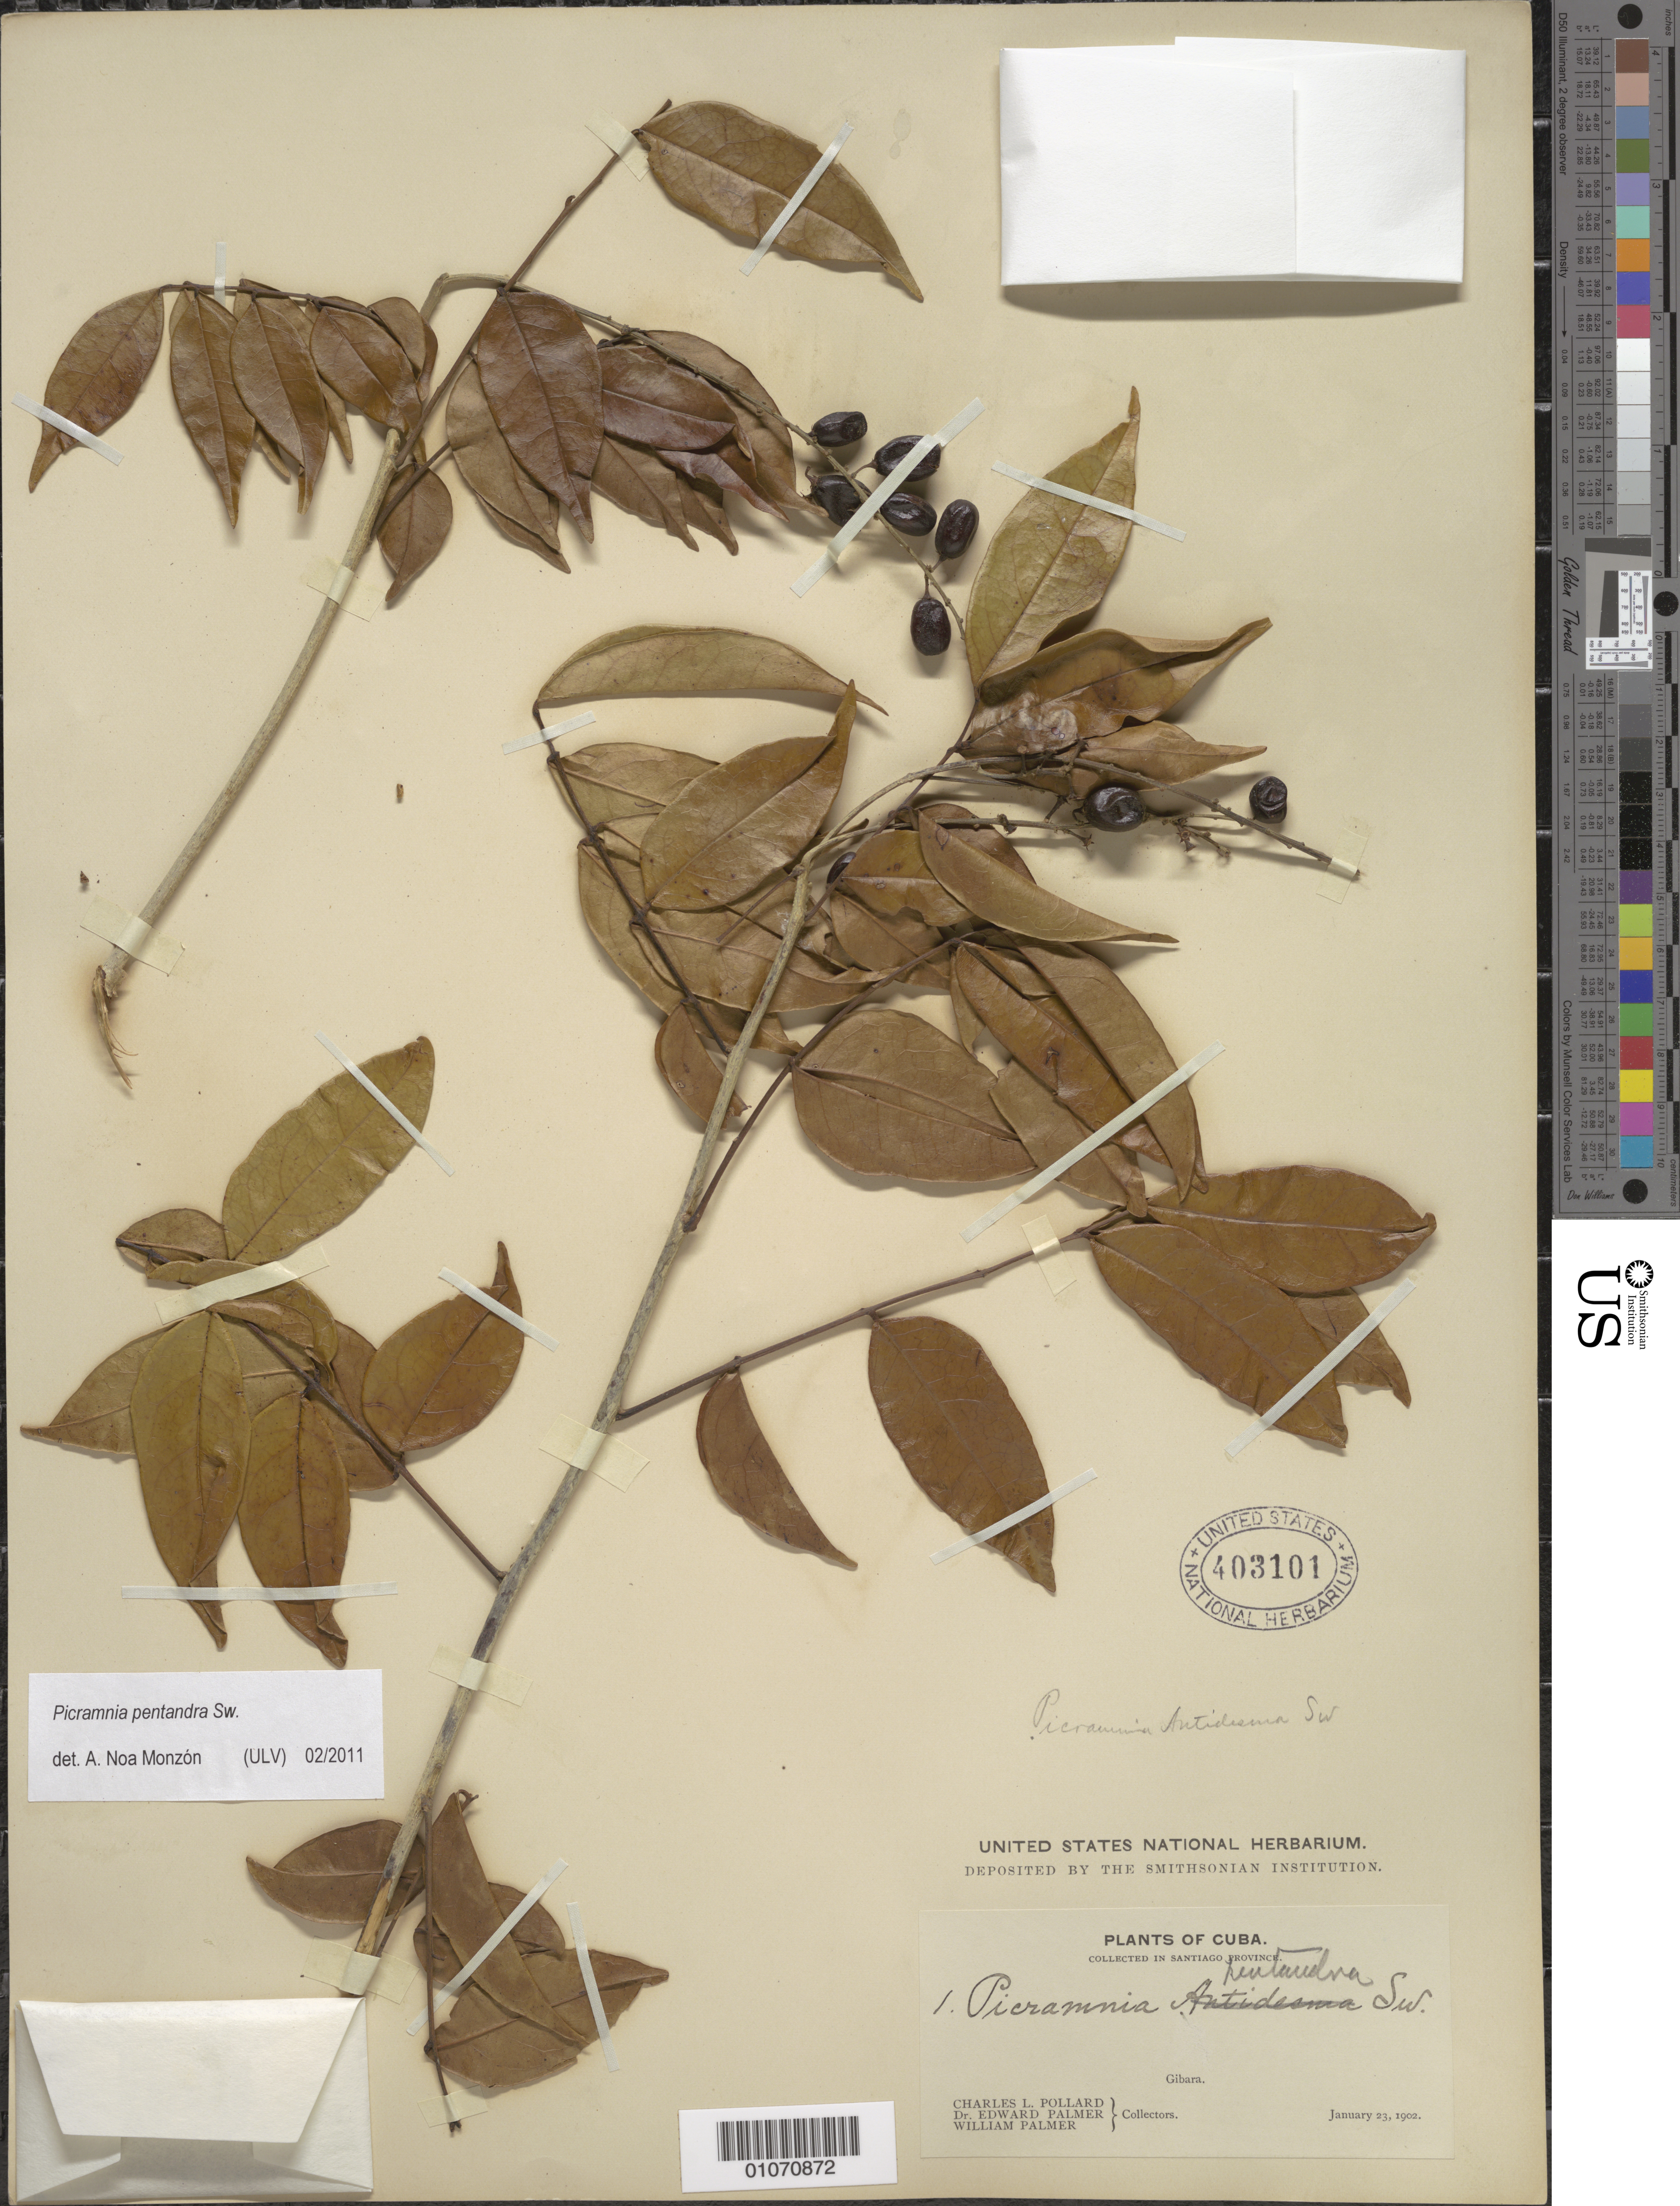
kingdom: Plantae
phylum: Tracheophyta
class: Magnoliopsida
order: Picramniales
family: Picramniaceae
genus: Picramnia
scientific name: Picramnia pentandra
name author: Sw.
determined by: Noa Monzón, A.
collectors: C. L. Pollard, E. Palmer & W. Palmer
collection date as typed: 23 Jan 1902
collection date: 1902-01-23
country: Cuba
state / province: Santiago de Cuba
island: Cuba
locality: Gibara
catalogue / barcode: US 403101